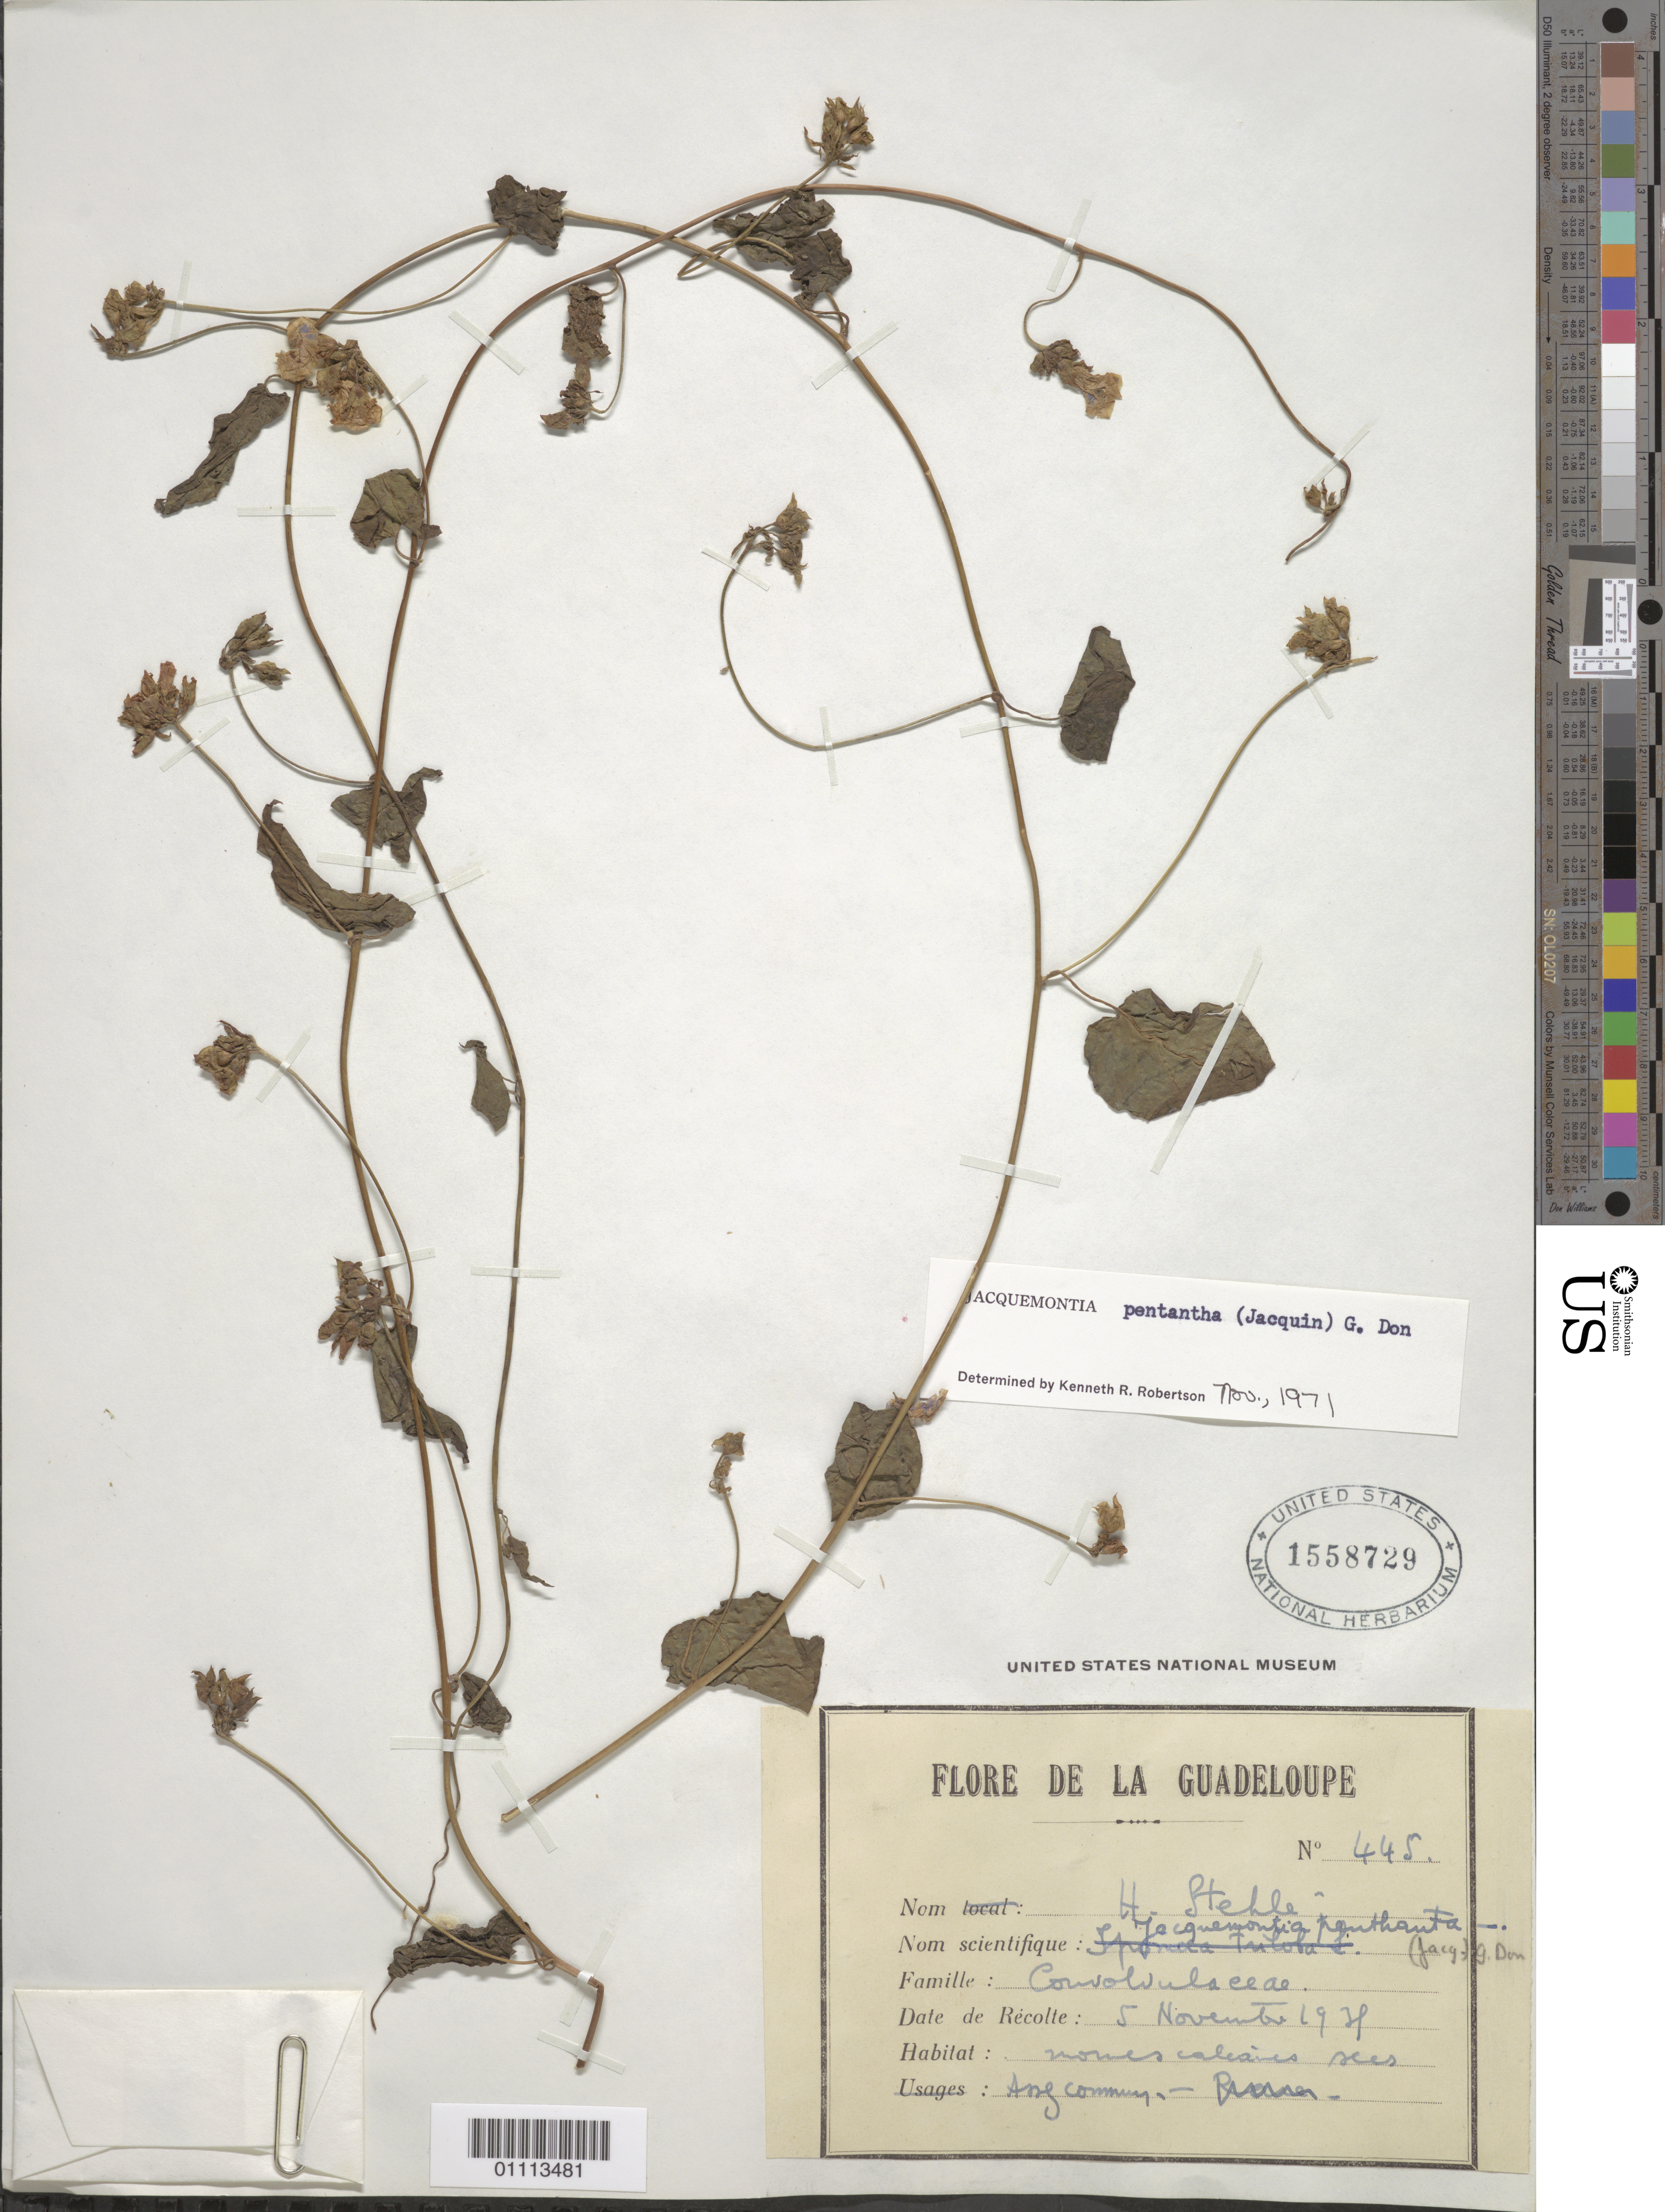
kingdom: Plantae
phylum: Tracheophyta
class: Magnoliopsida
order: Solanales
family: Convolvulaceae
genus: Jacquemontia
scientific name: Jacquemontia pentanthos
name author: (Jacq.) G. Don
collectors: H. Stehlé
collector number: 445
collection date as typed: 05 Nov 1938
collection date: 1938-11-05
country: Guadeloupe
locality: Mornes calcaires secs.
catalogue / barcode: US 1558729